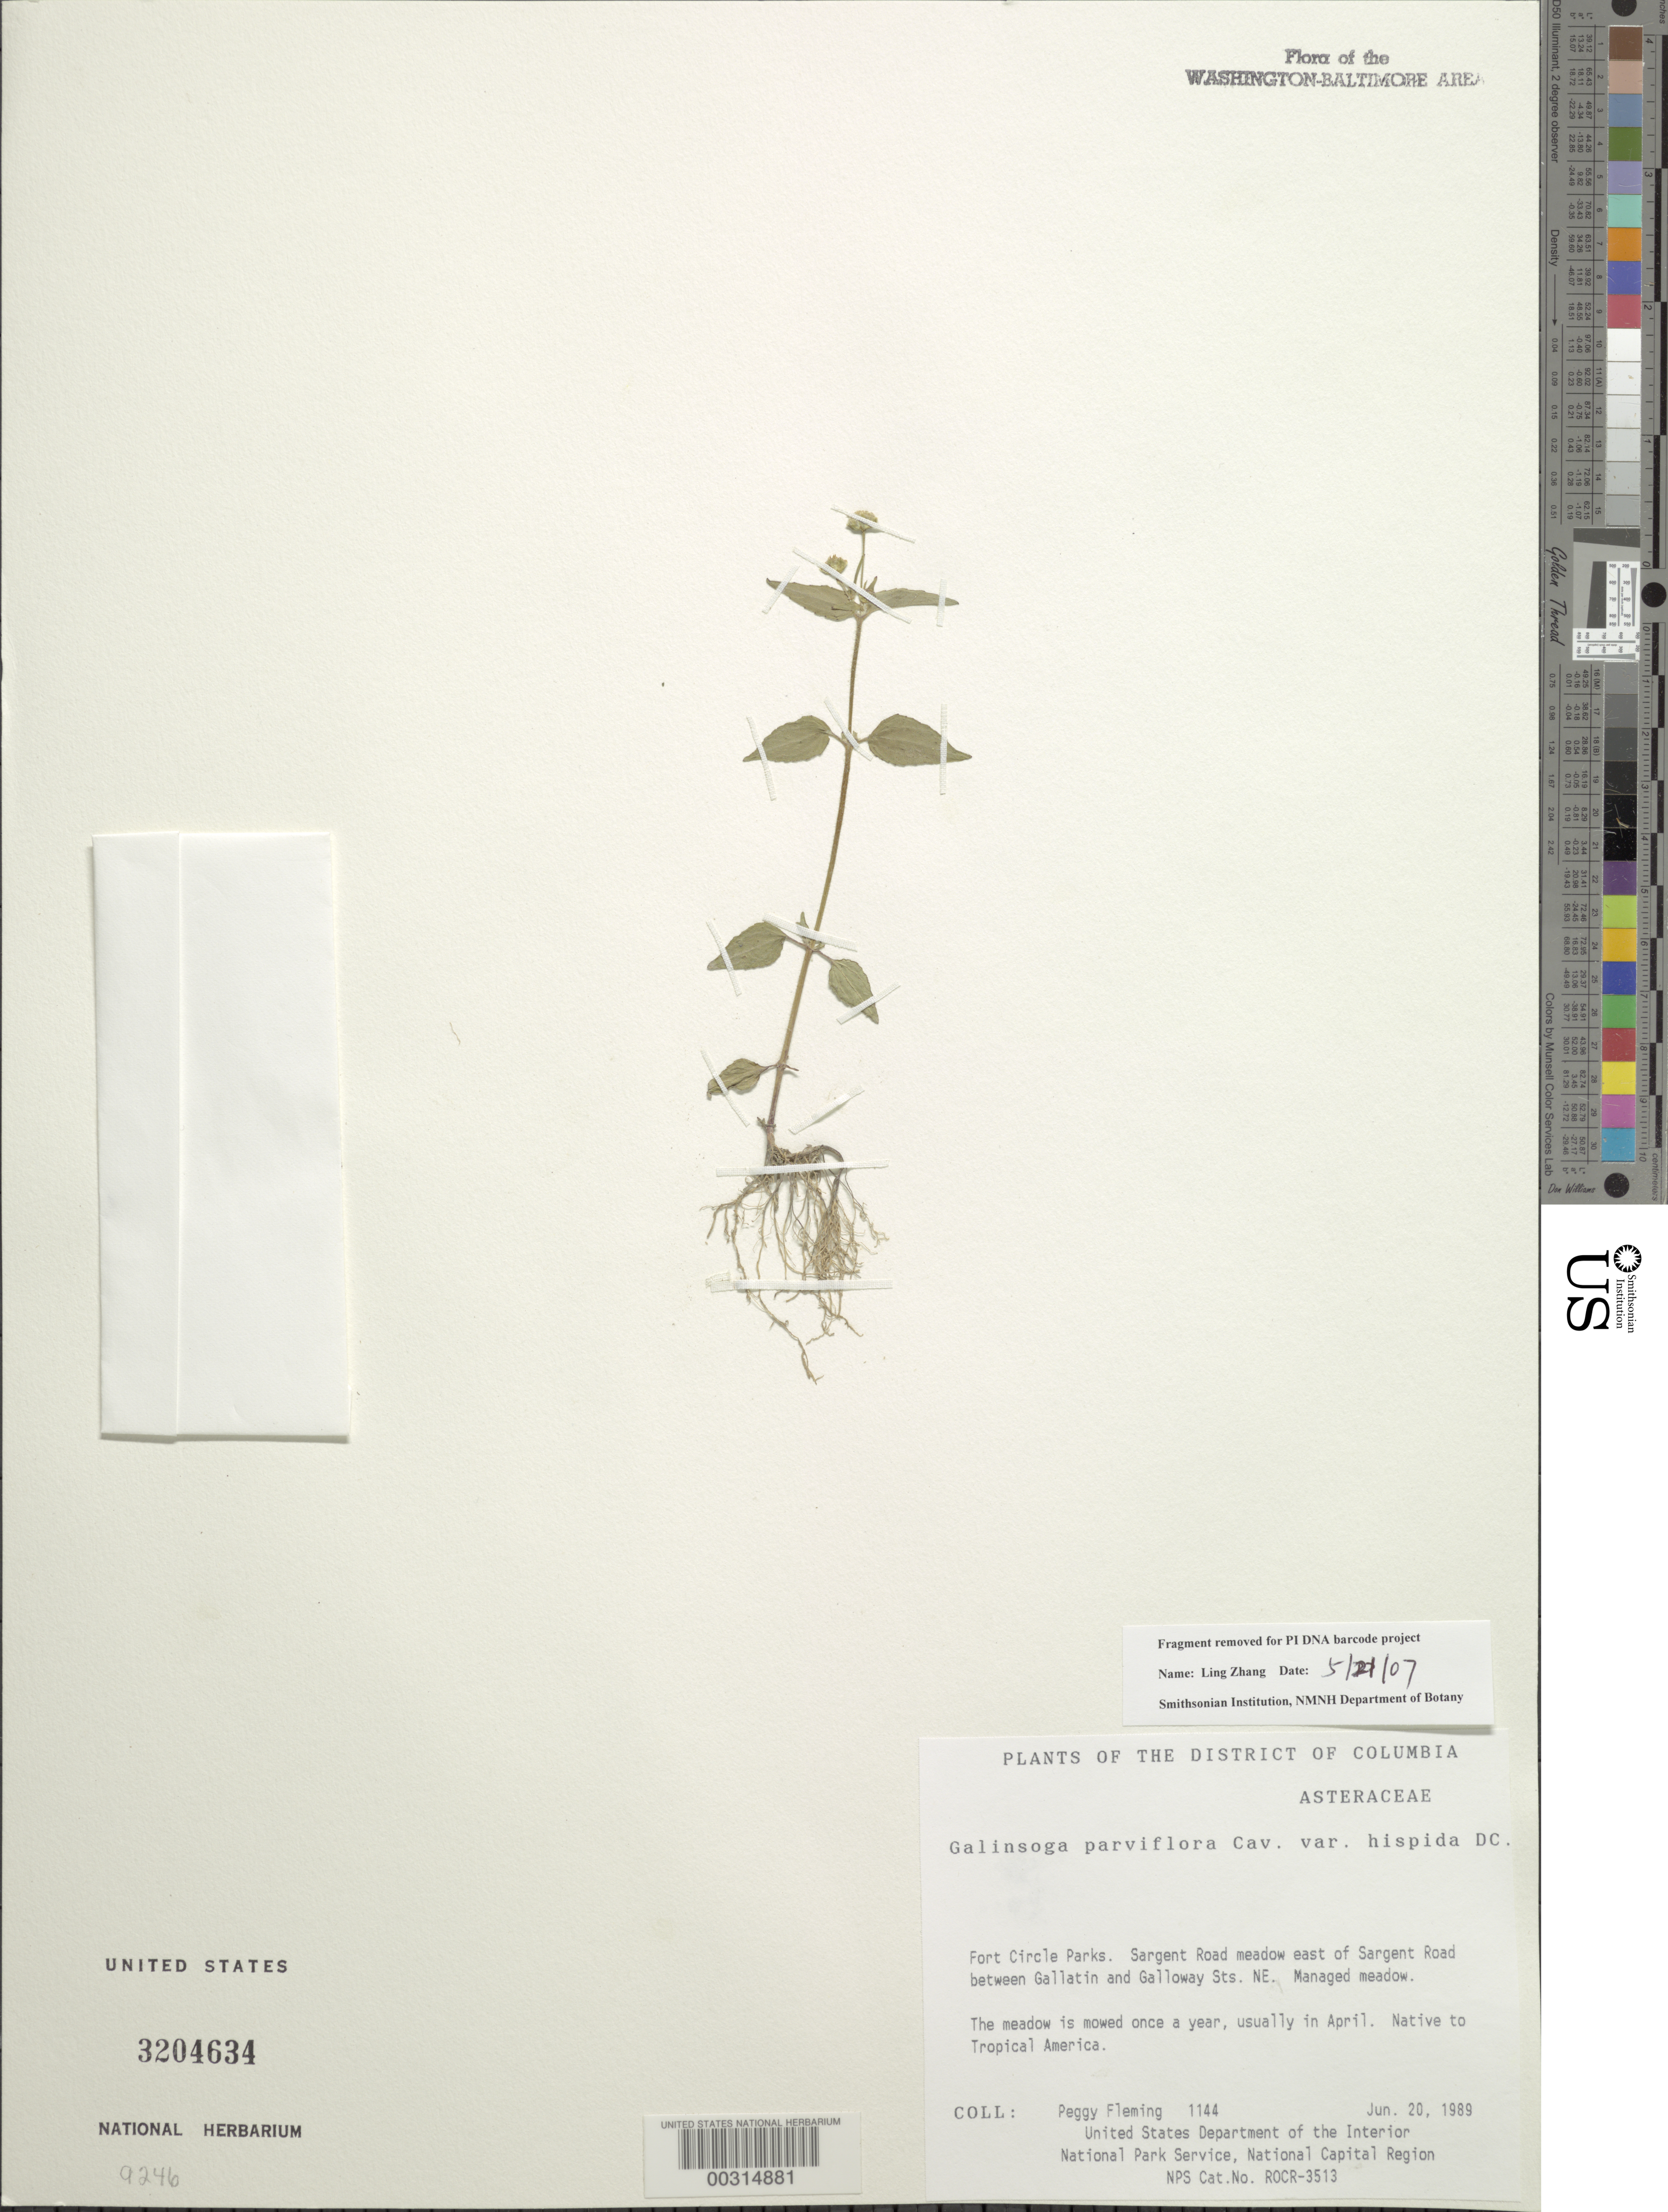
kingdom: Plantae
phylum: Tracheophyta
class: Magnoliopsida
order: Asterales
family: Asteraceae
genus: Galinsoga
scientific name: Galinsoga parviflora var. hispida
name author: DC.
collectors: P. Fleming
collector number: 1199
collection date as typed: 02 Aug 1989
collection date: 1989-08-02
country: United States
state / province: District of Columbia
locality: Fort Circle Parks, Sargent Road meadow E of Sargent Rd between Gallatin and Galloway Sts, NE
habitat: On bank of rock creek, n of rolling meadow bridge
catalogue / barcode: US 3204634